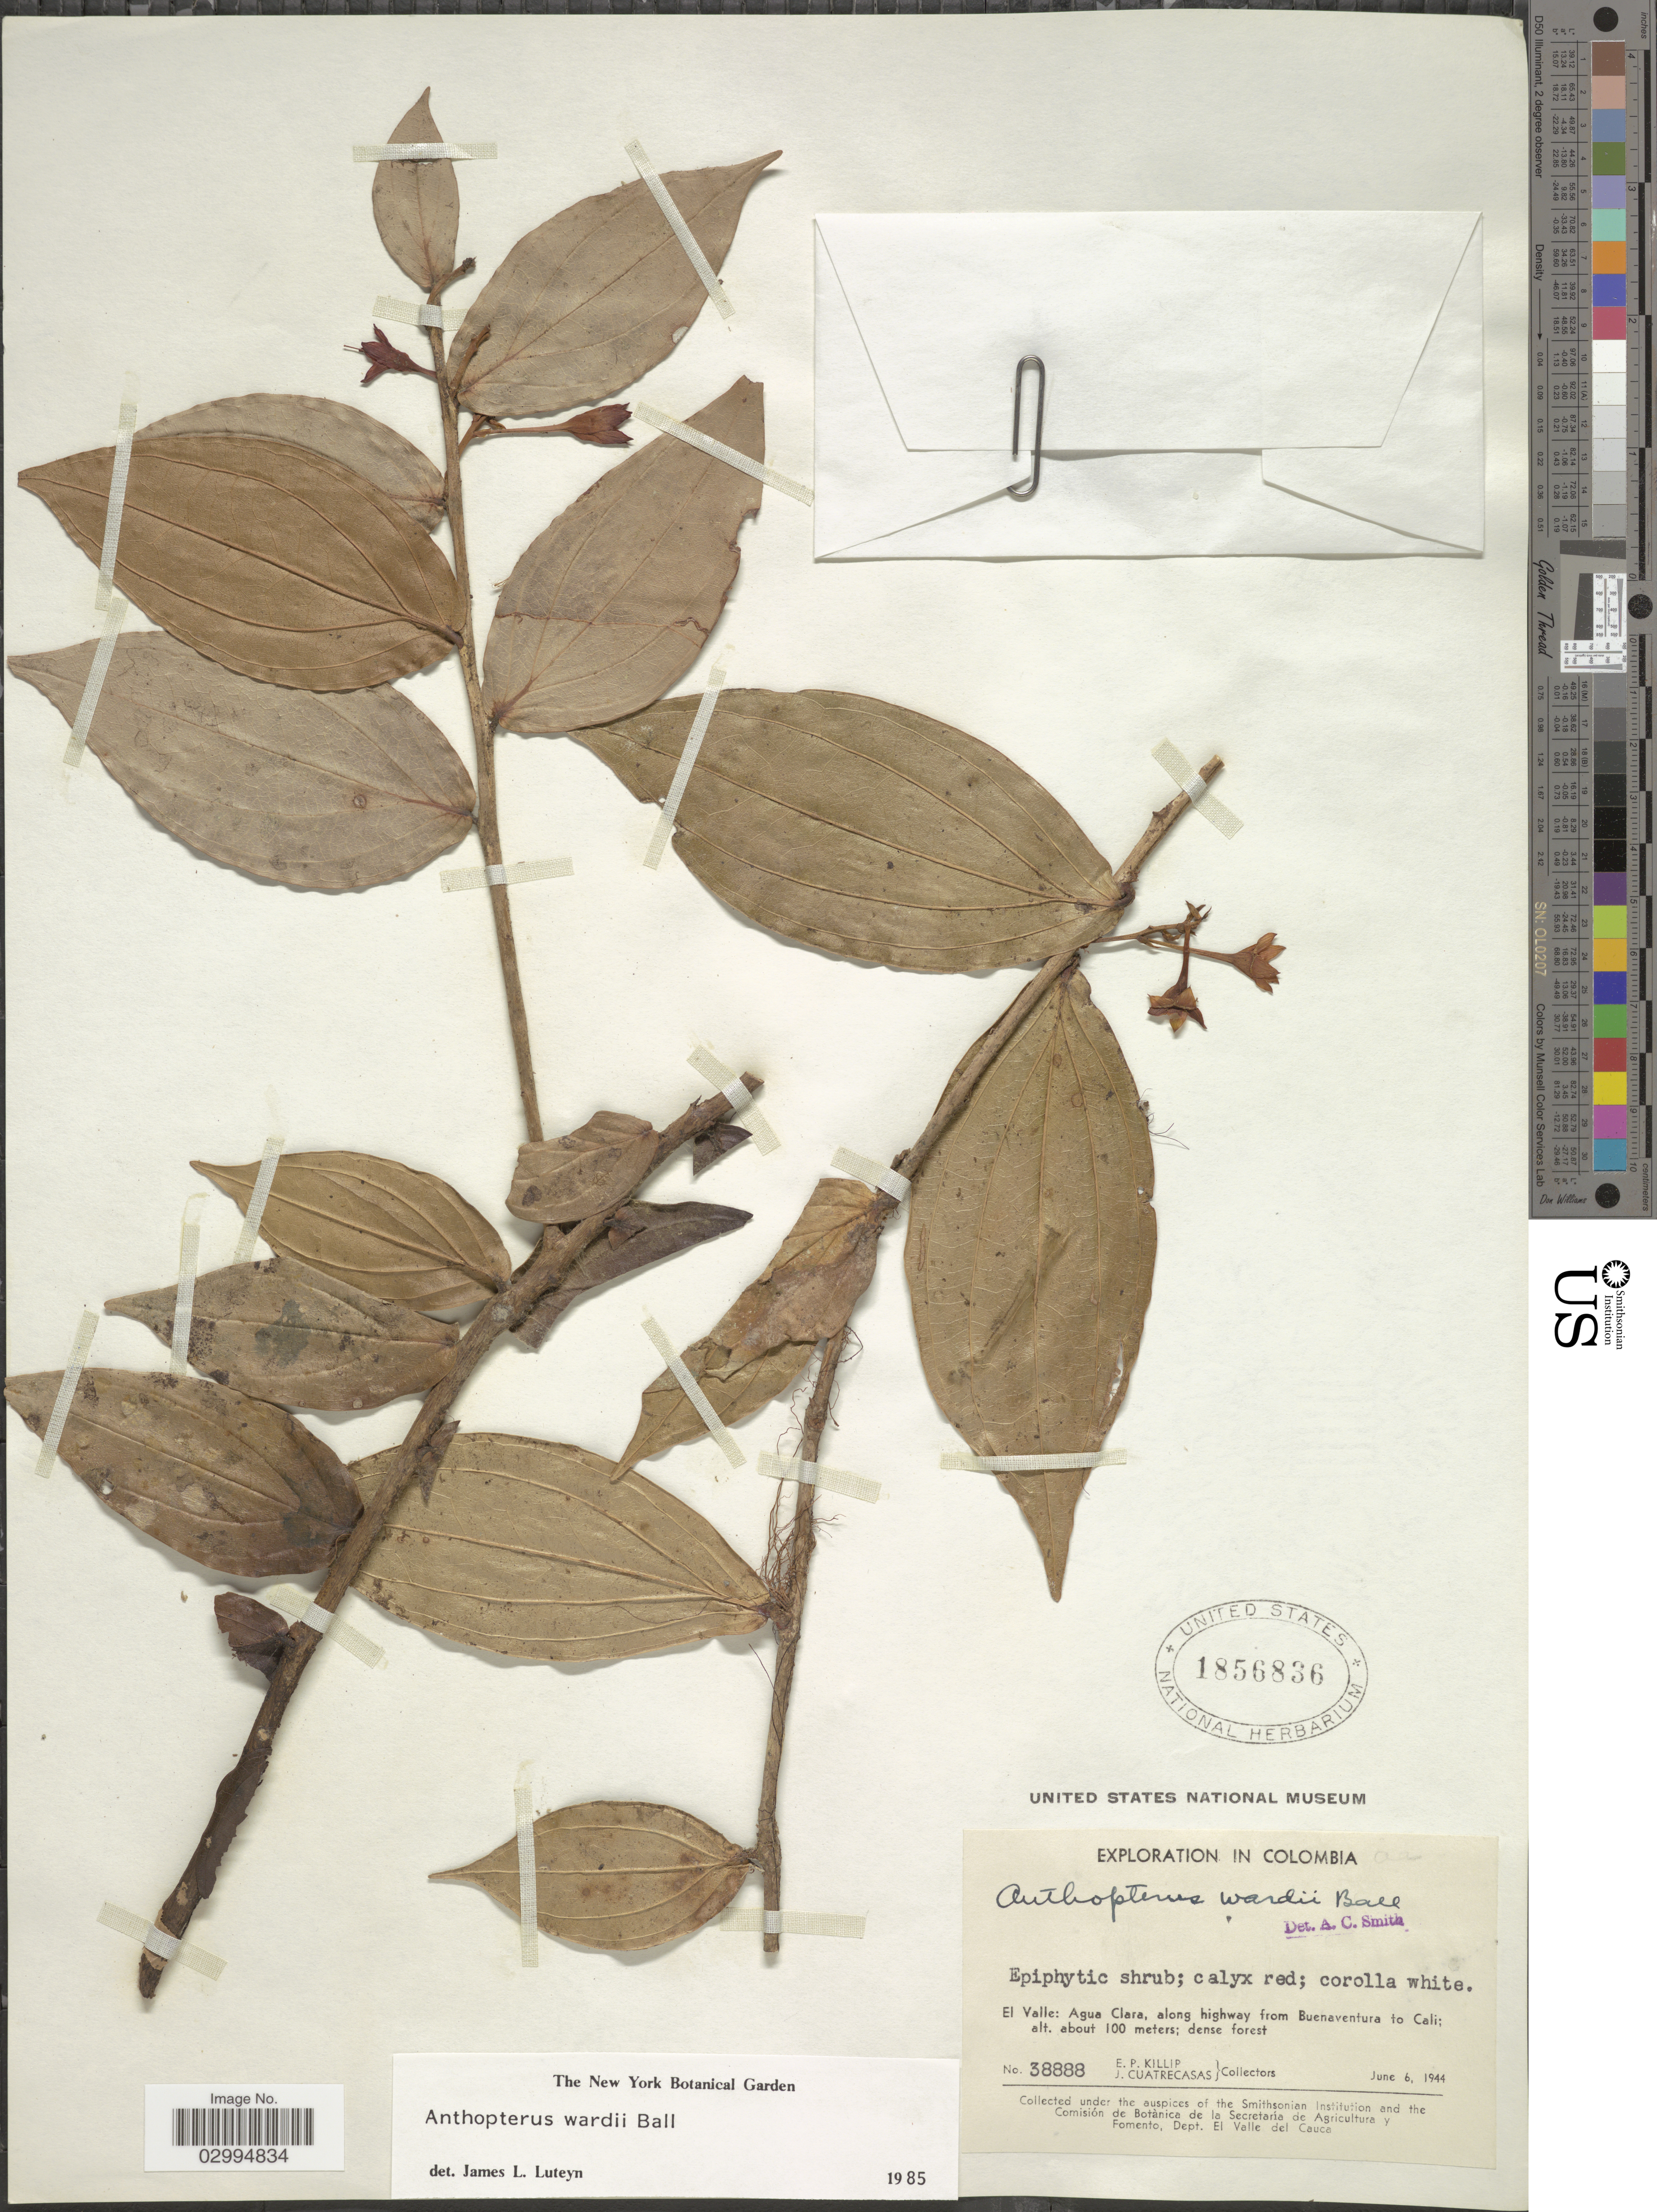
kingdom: Plantae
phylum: Tracheophyta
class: Magnoliopsida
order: Ericales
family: Ericaceae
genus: Anthopterus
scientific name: Anthopterus wardii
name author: Ball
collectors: E. P. Killip & J. Cuatrecasas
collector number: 38888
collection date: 1944-06-06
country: Colombia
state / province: Valle del Cauca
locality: El Valle: Agua Clara, along highway from Buenaventura to Cali.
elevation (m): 100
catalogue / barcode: US 1856836